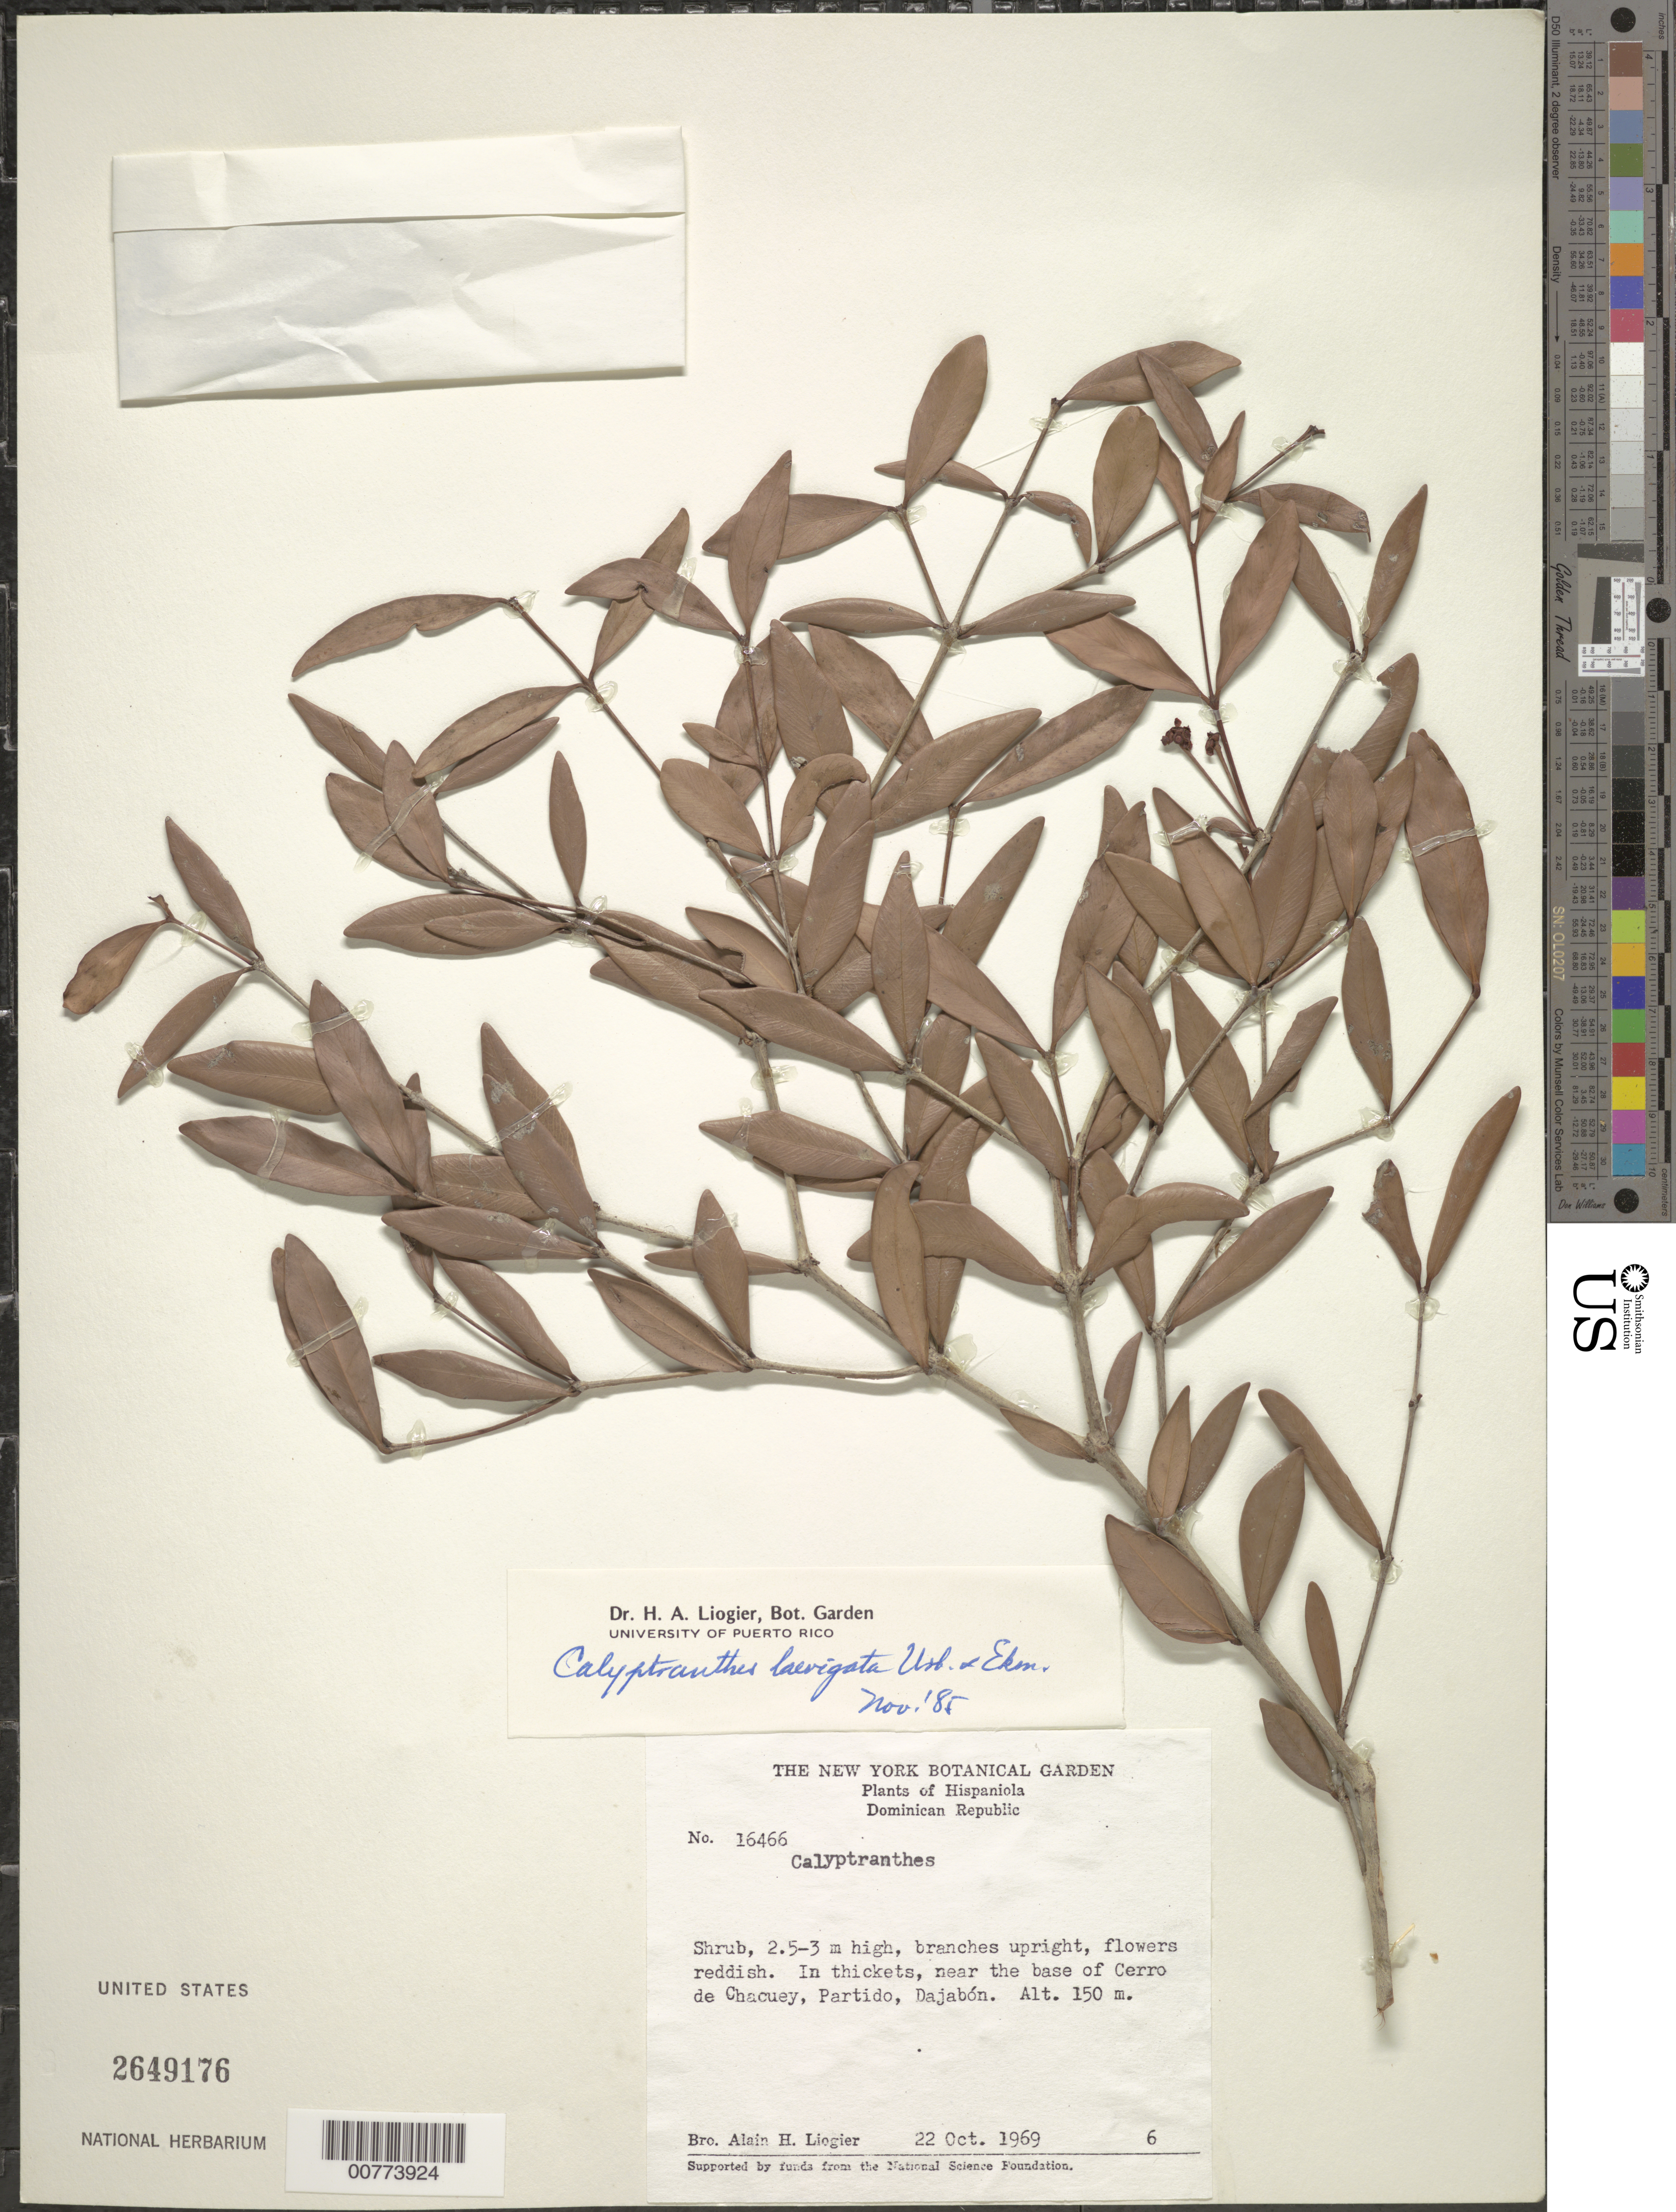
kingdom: Plantae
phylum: Tracheophyta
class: Magnoliopsida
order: Myrtales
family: Myrtaceae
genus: Myrcia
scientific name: Myrcia neolaevigata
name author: K. Campbell & Peguero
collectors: A. H. Liogier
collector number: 16466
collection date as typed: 22 Oct 1969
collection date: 1969-10-22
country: Dominican Republic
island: Hispaniola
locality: Dajabón, Partido, near the base of Cerro de Chacuey.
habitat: Thickets.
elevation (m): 150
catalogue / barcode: US 2649176